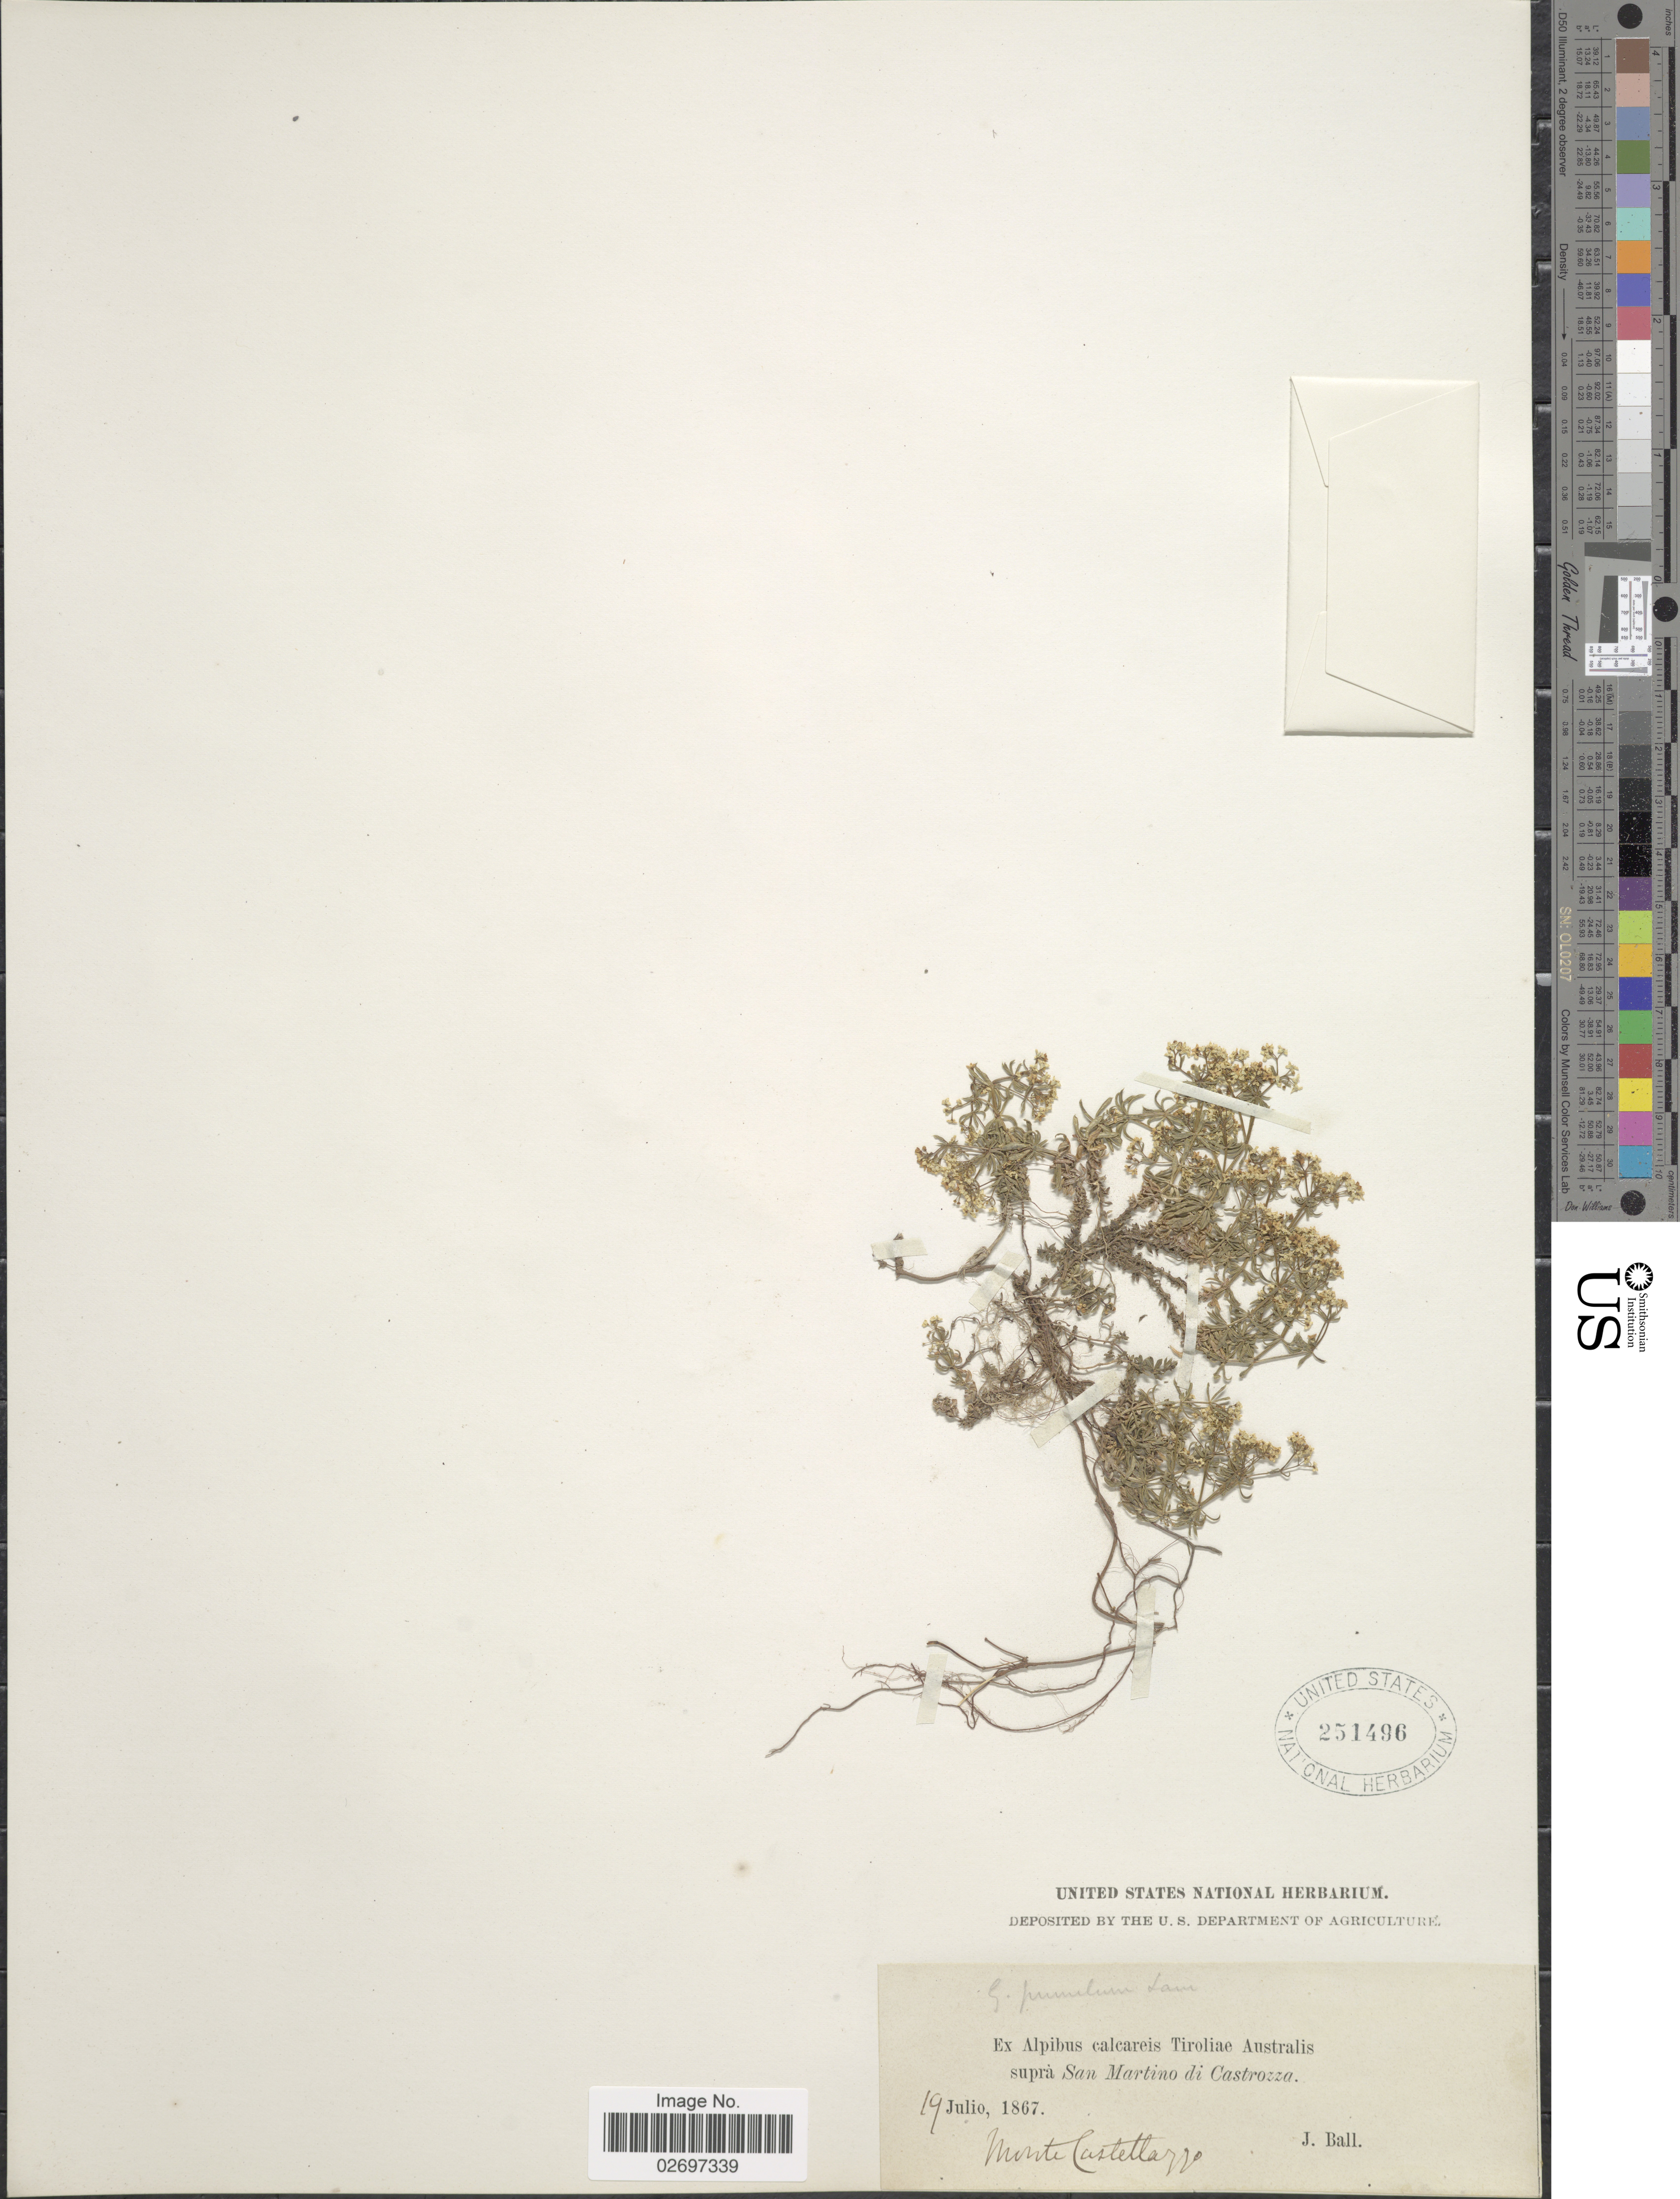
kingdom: Plantae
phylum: Tracheophyta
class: Magnoliopsida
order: Gentianales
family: Rubiaceae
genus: Galium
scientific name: Galium pumilum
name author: Murray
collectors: J. Ball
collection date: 1867-07-19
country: Italy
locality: Ex Alpibus calcareis Tiroliae Australis supra San Martino di Castrozza. Monte castellazzo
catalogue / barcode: US 251496